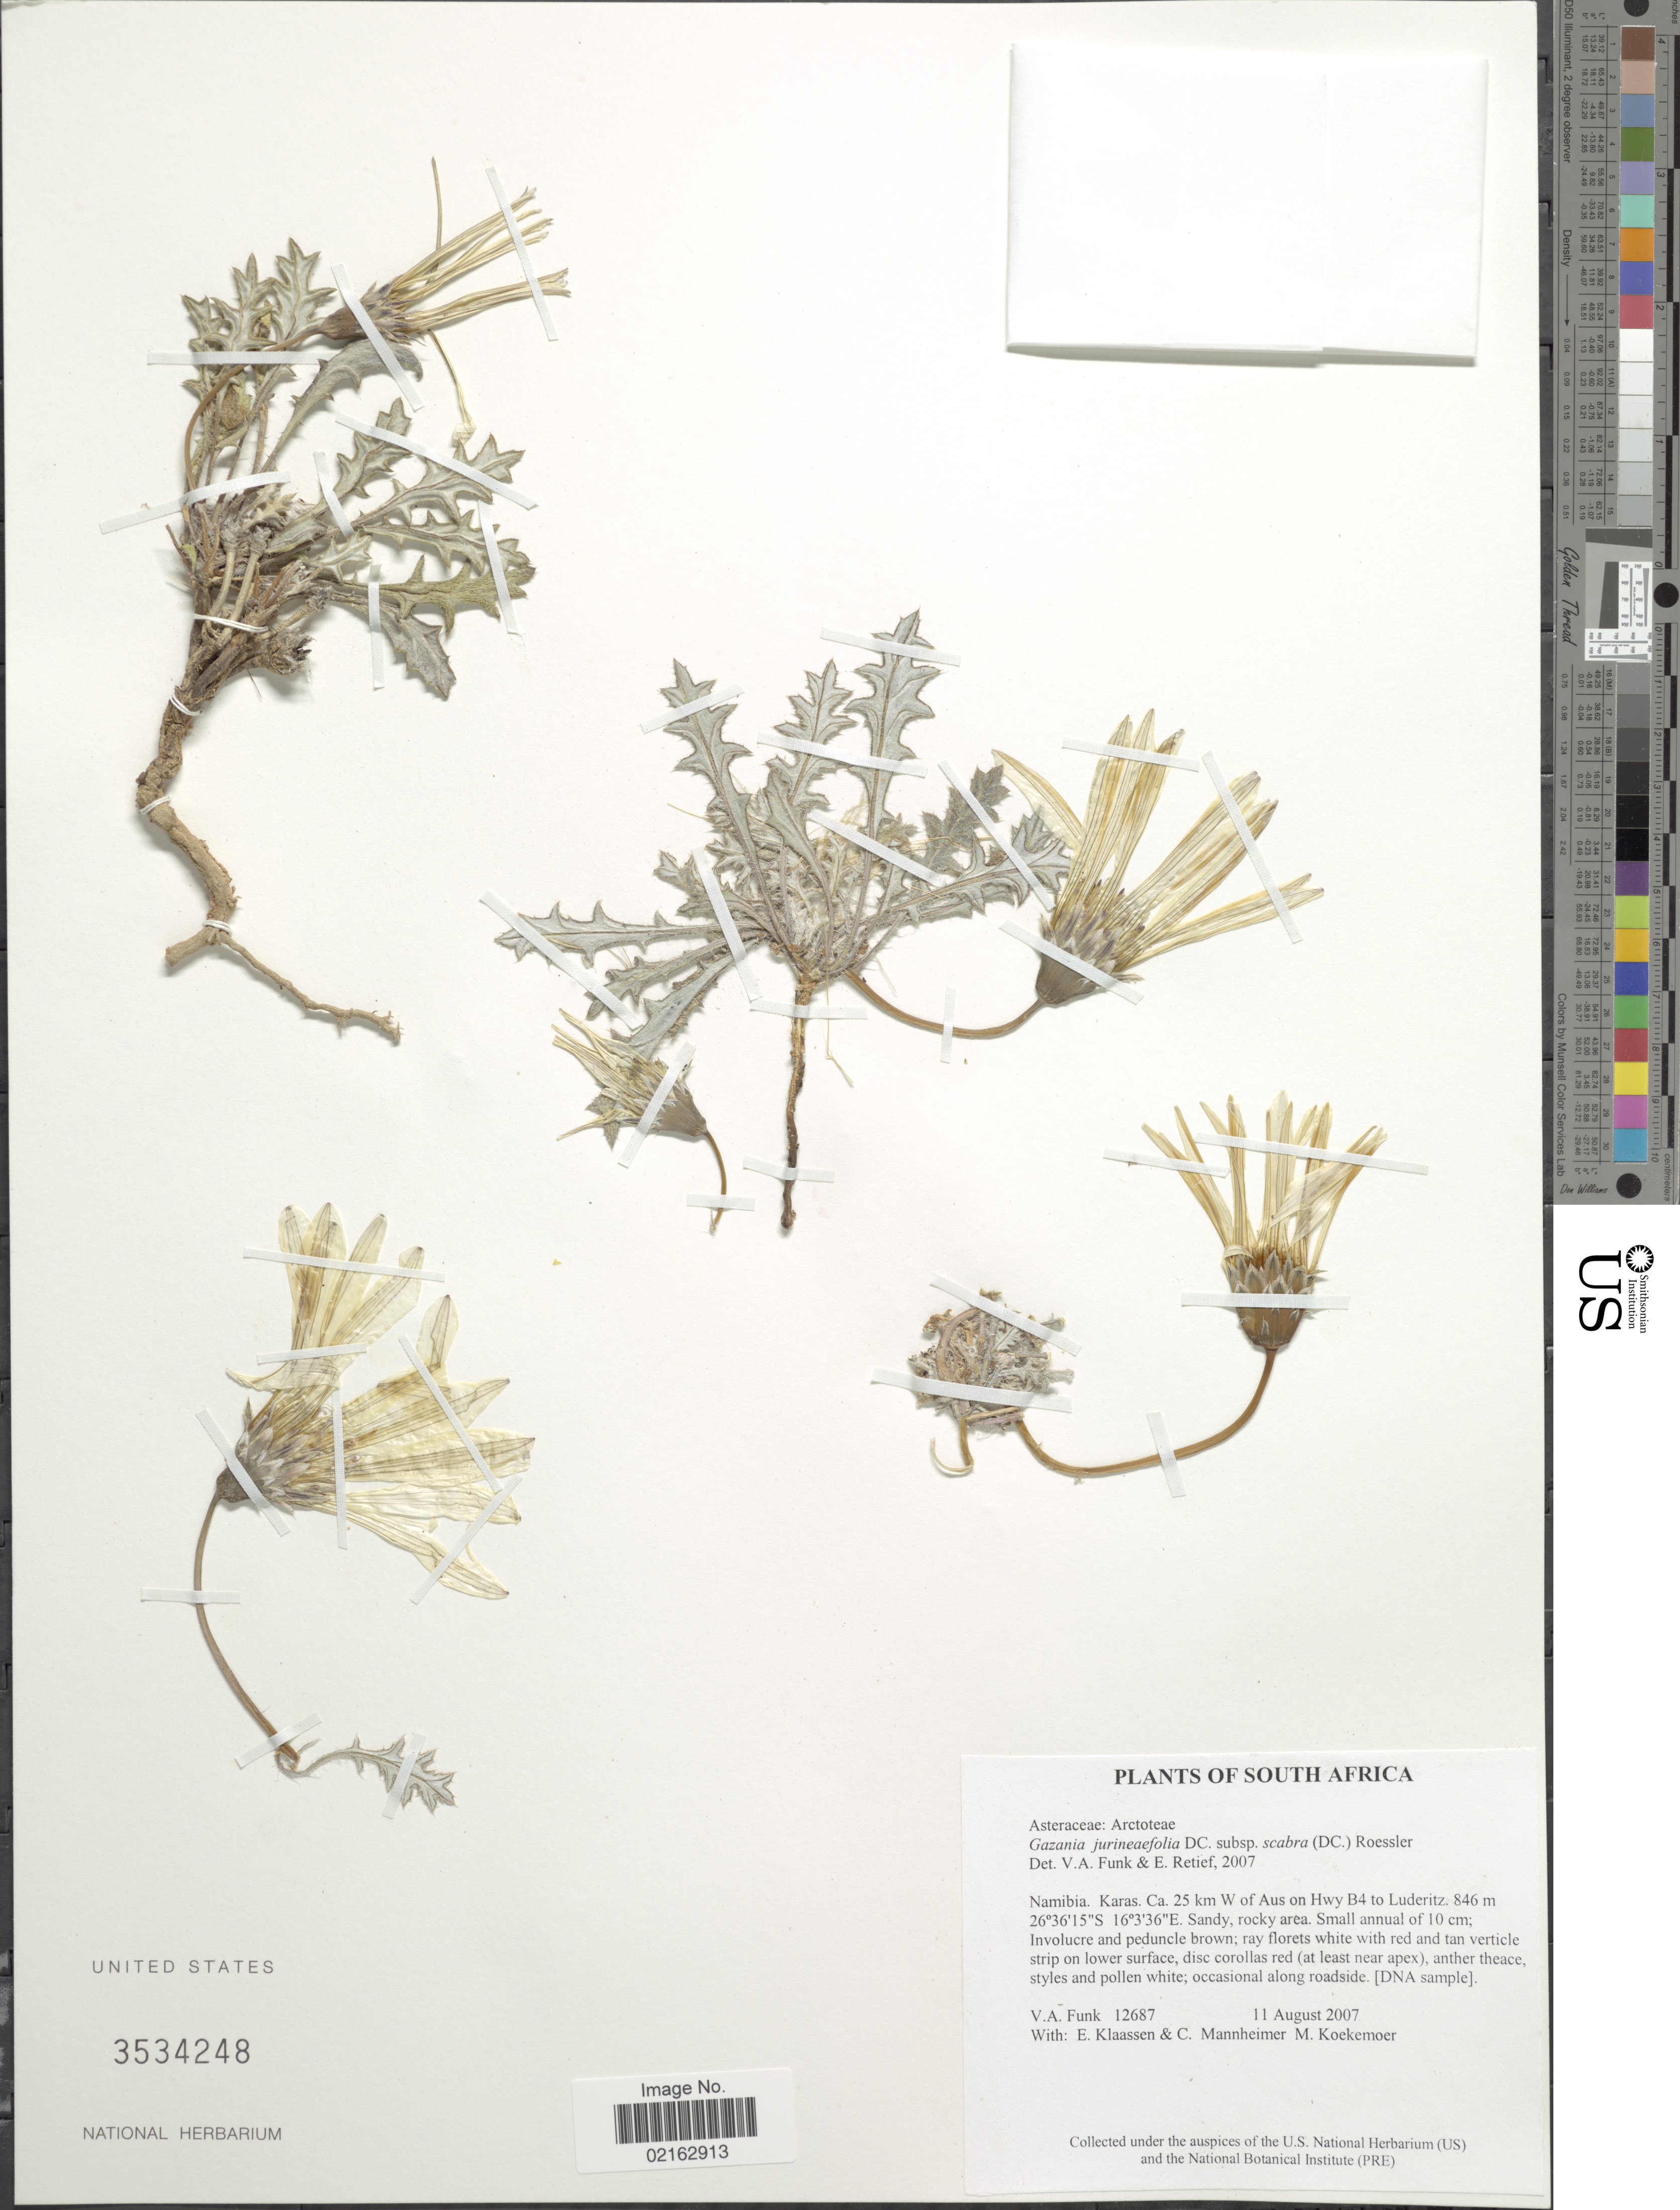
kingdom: Plantae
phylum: Tracheophyta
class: Magnoliopsida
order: Asterales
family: Asteraceae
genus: Gazania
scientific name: Gazania jurineifolia subsp. scabra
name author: (DC.) Roessler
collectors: V. Funk, E. S. Klaassen, C. A. Mannheimer & M. Koekemoer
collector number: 12687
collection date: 2007-08-11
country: Namibia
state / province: Karas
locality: Namibia. Karas. Ca. 25 km W of Aus on Hwy B4 to Luderitz.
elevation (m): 846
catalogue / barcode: US 3534248